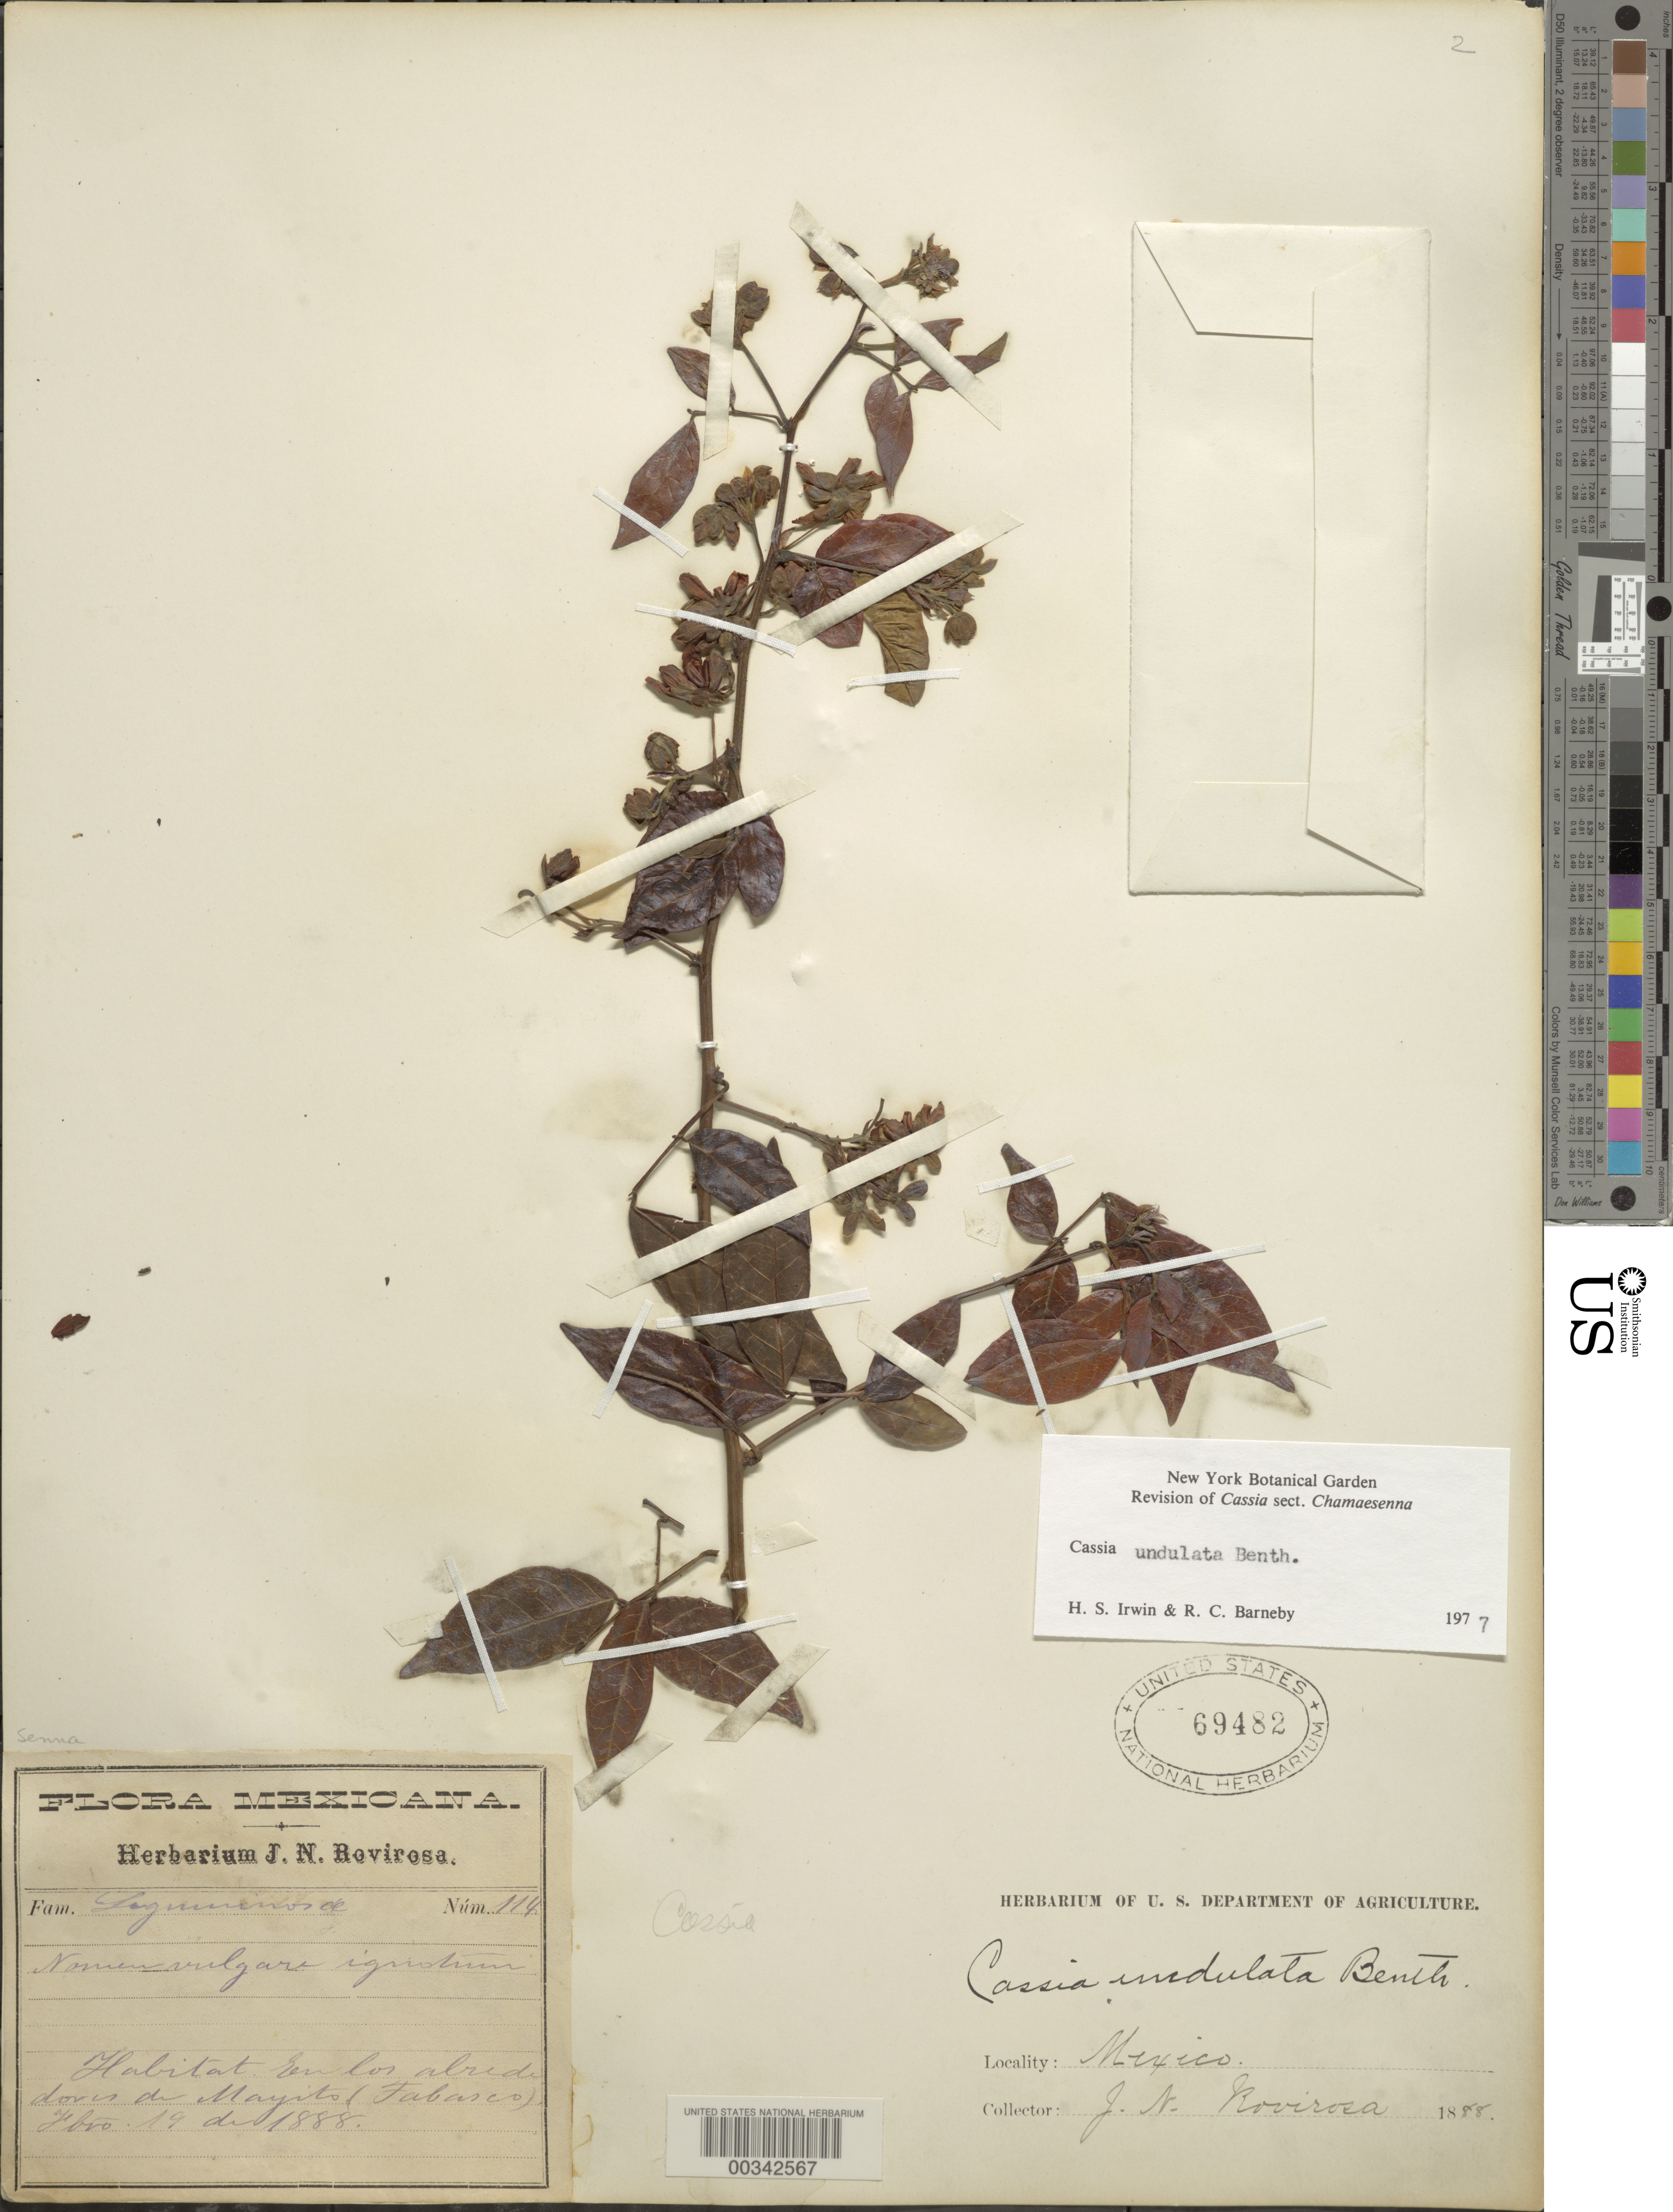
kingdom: Plantae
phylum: Tracheophyta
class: Magnoliopsida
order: Fabales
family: Fabaceae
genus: Senna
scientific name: Senna undulata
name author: (Benth.) H.S. Irwin & Barneby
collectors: J. N. Rovirosa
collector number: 114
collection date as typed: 19 Feb 1888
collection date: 1888-02-19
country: Mexico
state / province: Tabasco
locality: Mayrits and vicinity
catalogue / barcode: US 69482